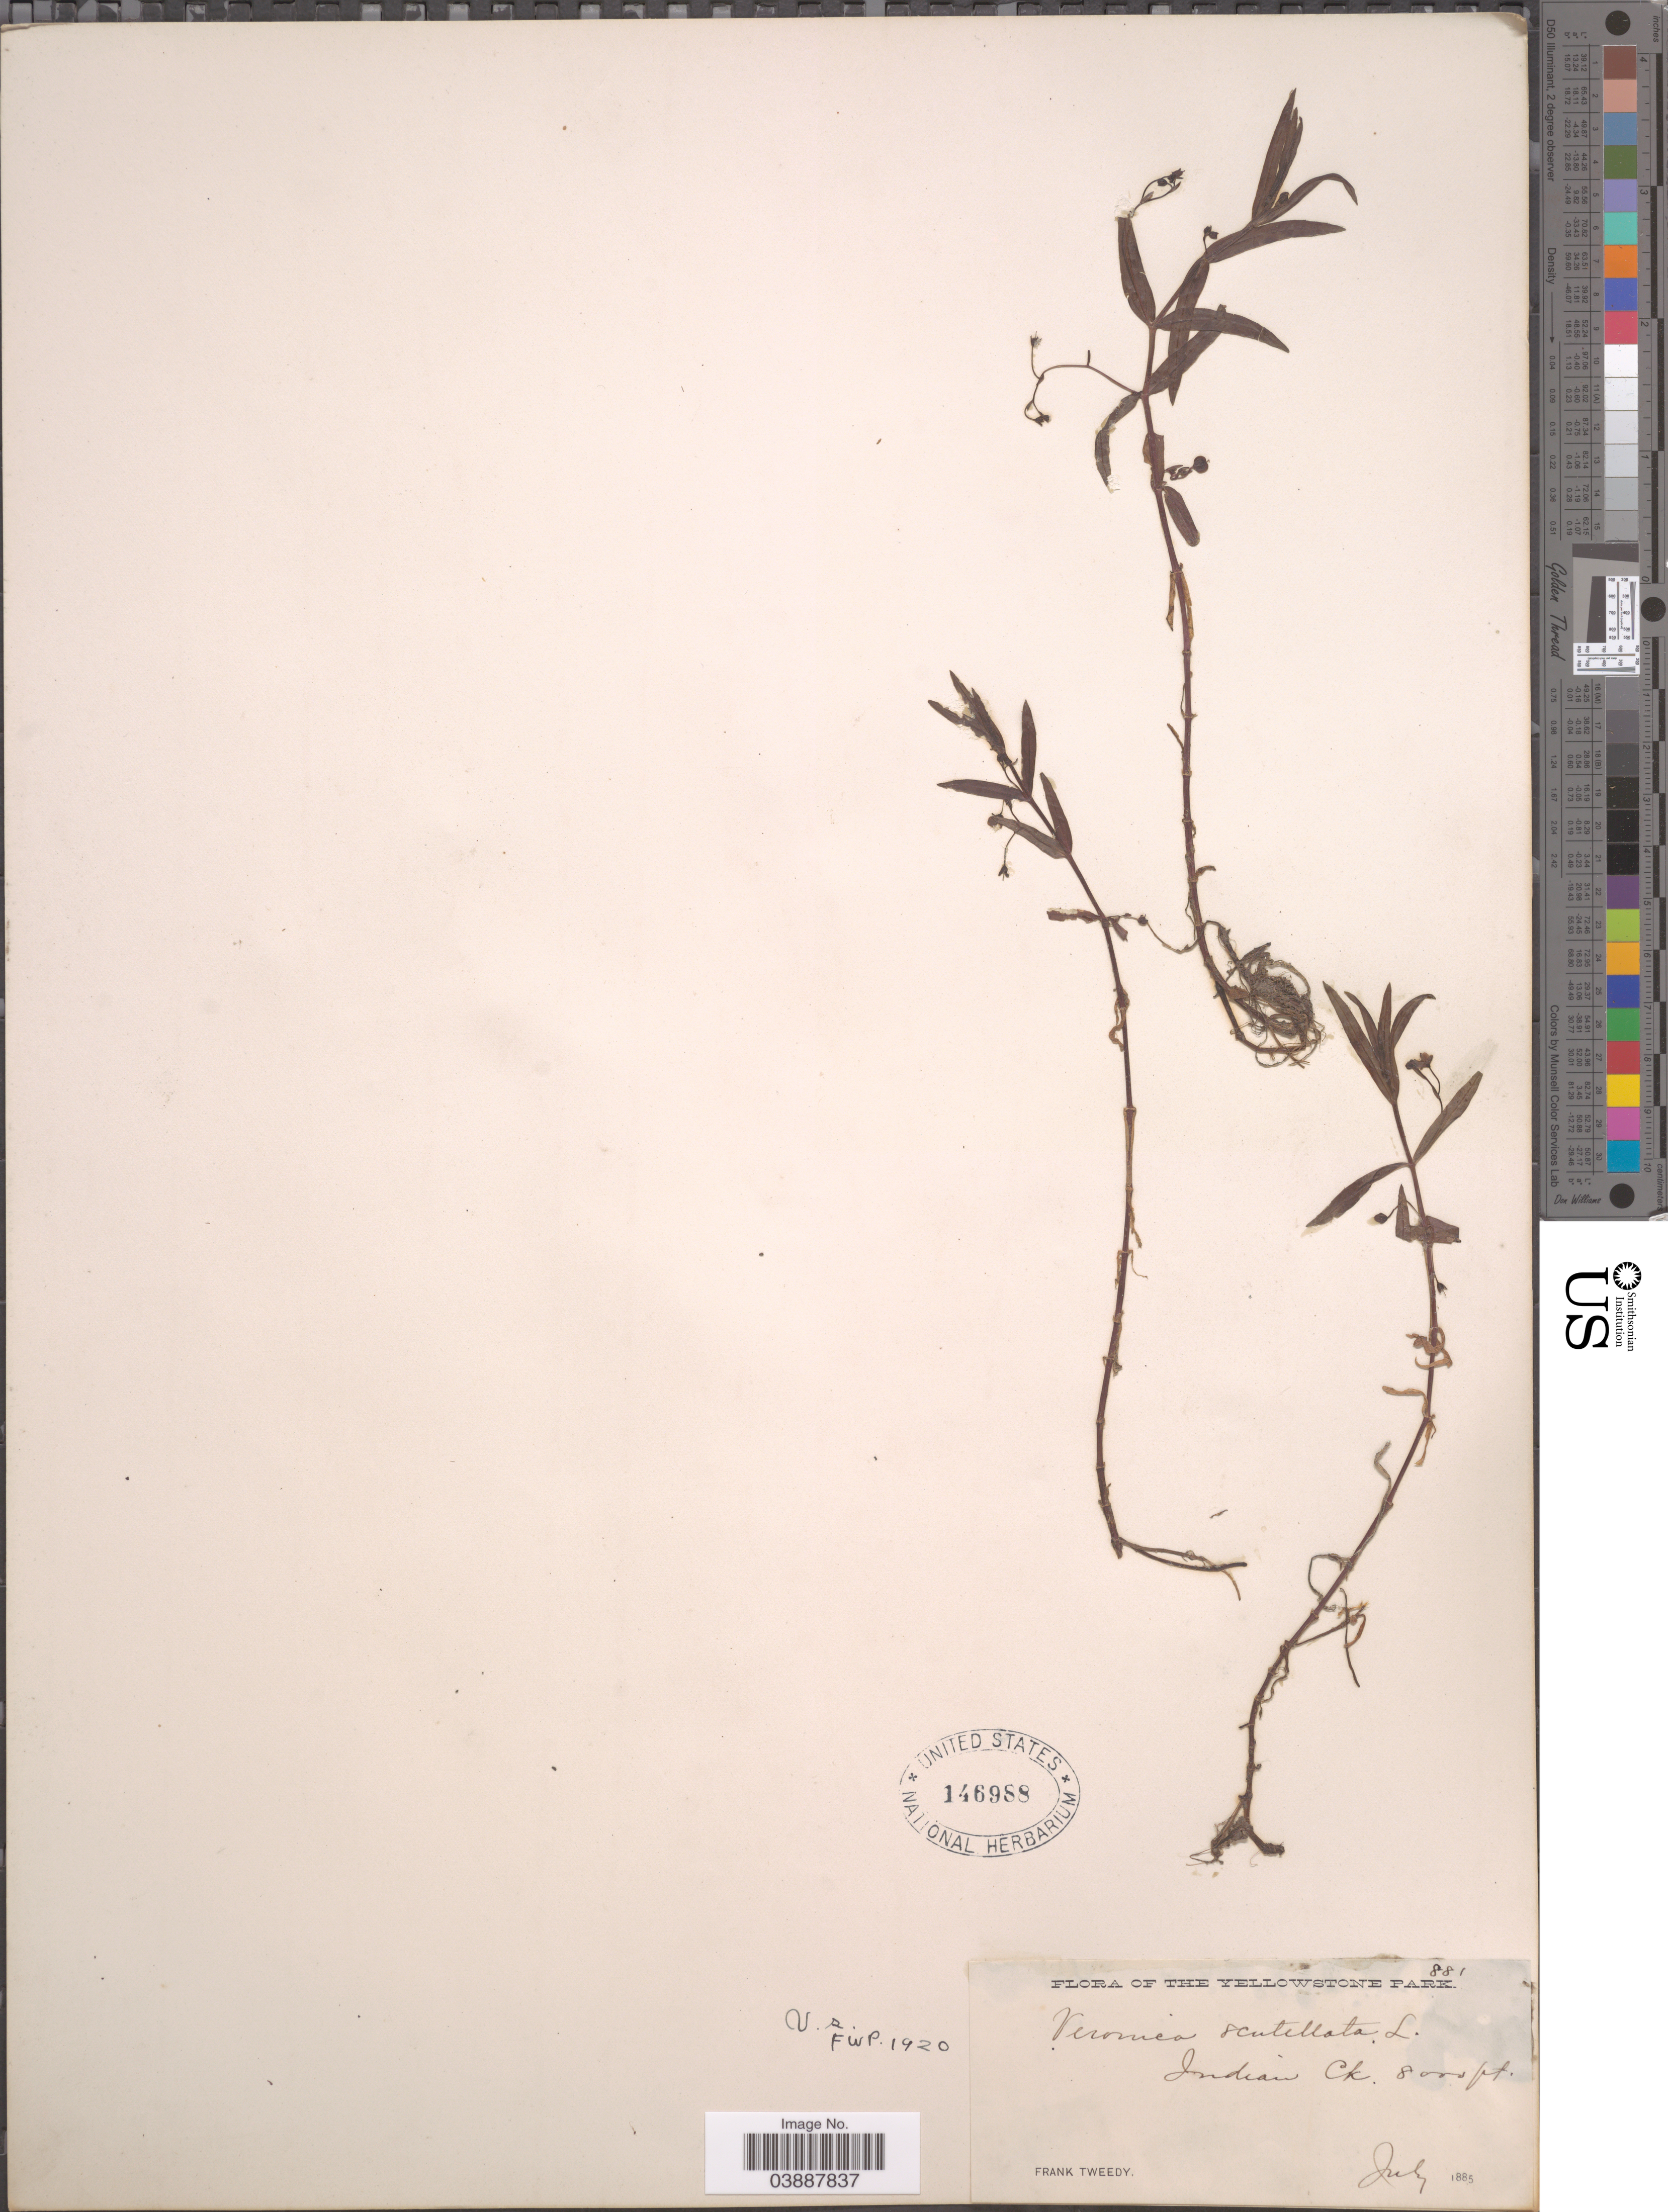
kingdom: Plantae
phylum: Tracheophyta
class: Magnoliopsida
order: Lamiales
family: Plantaginaceae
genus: Veronica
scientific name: Veronica scutellata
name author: L.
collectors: F. Tweedy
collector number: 881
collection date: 1885-07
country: United States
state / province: Wyoming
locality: The Yellowstone Park. Indian Ck.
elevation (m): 2438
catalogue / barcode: US 146988